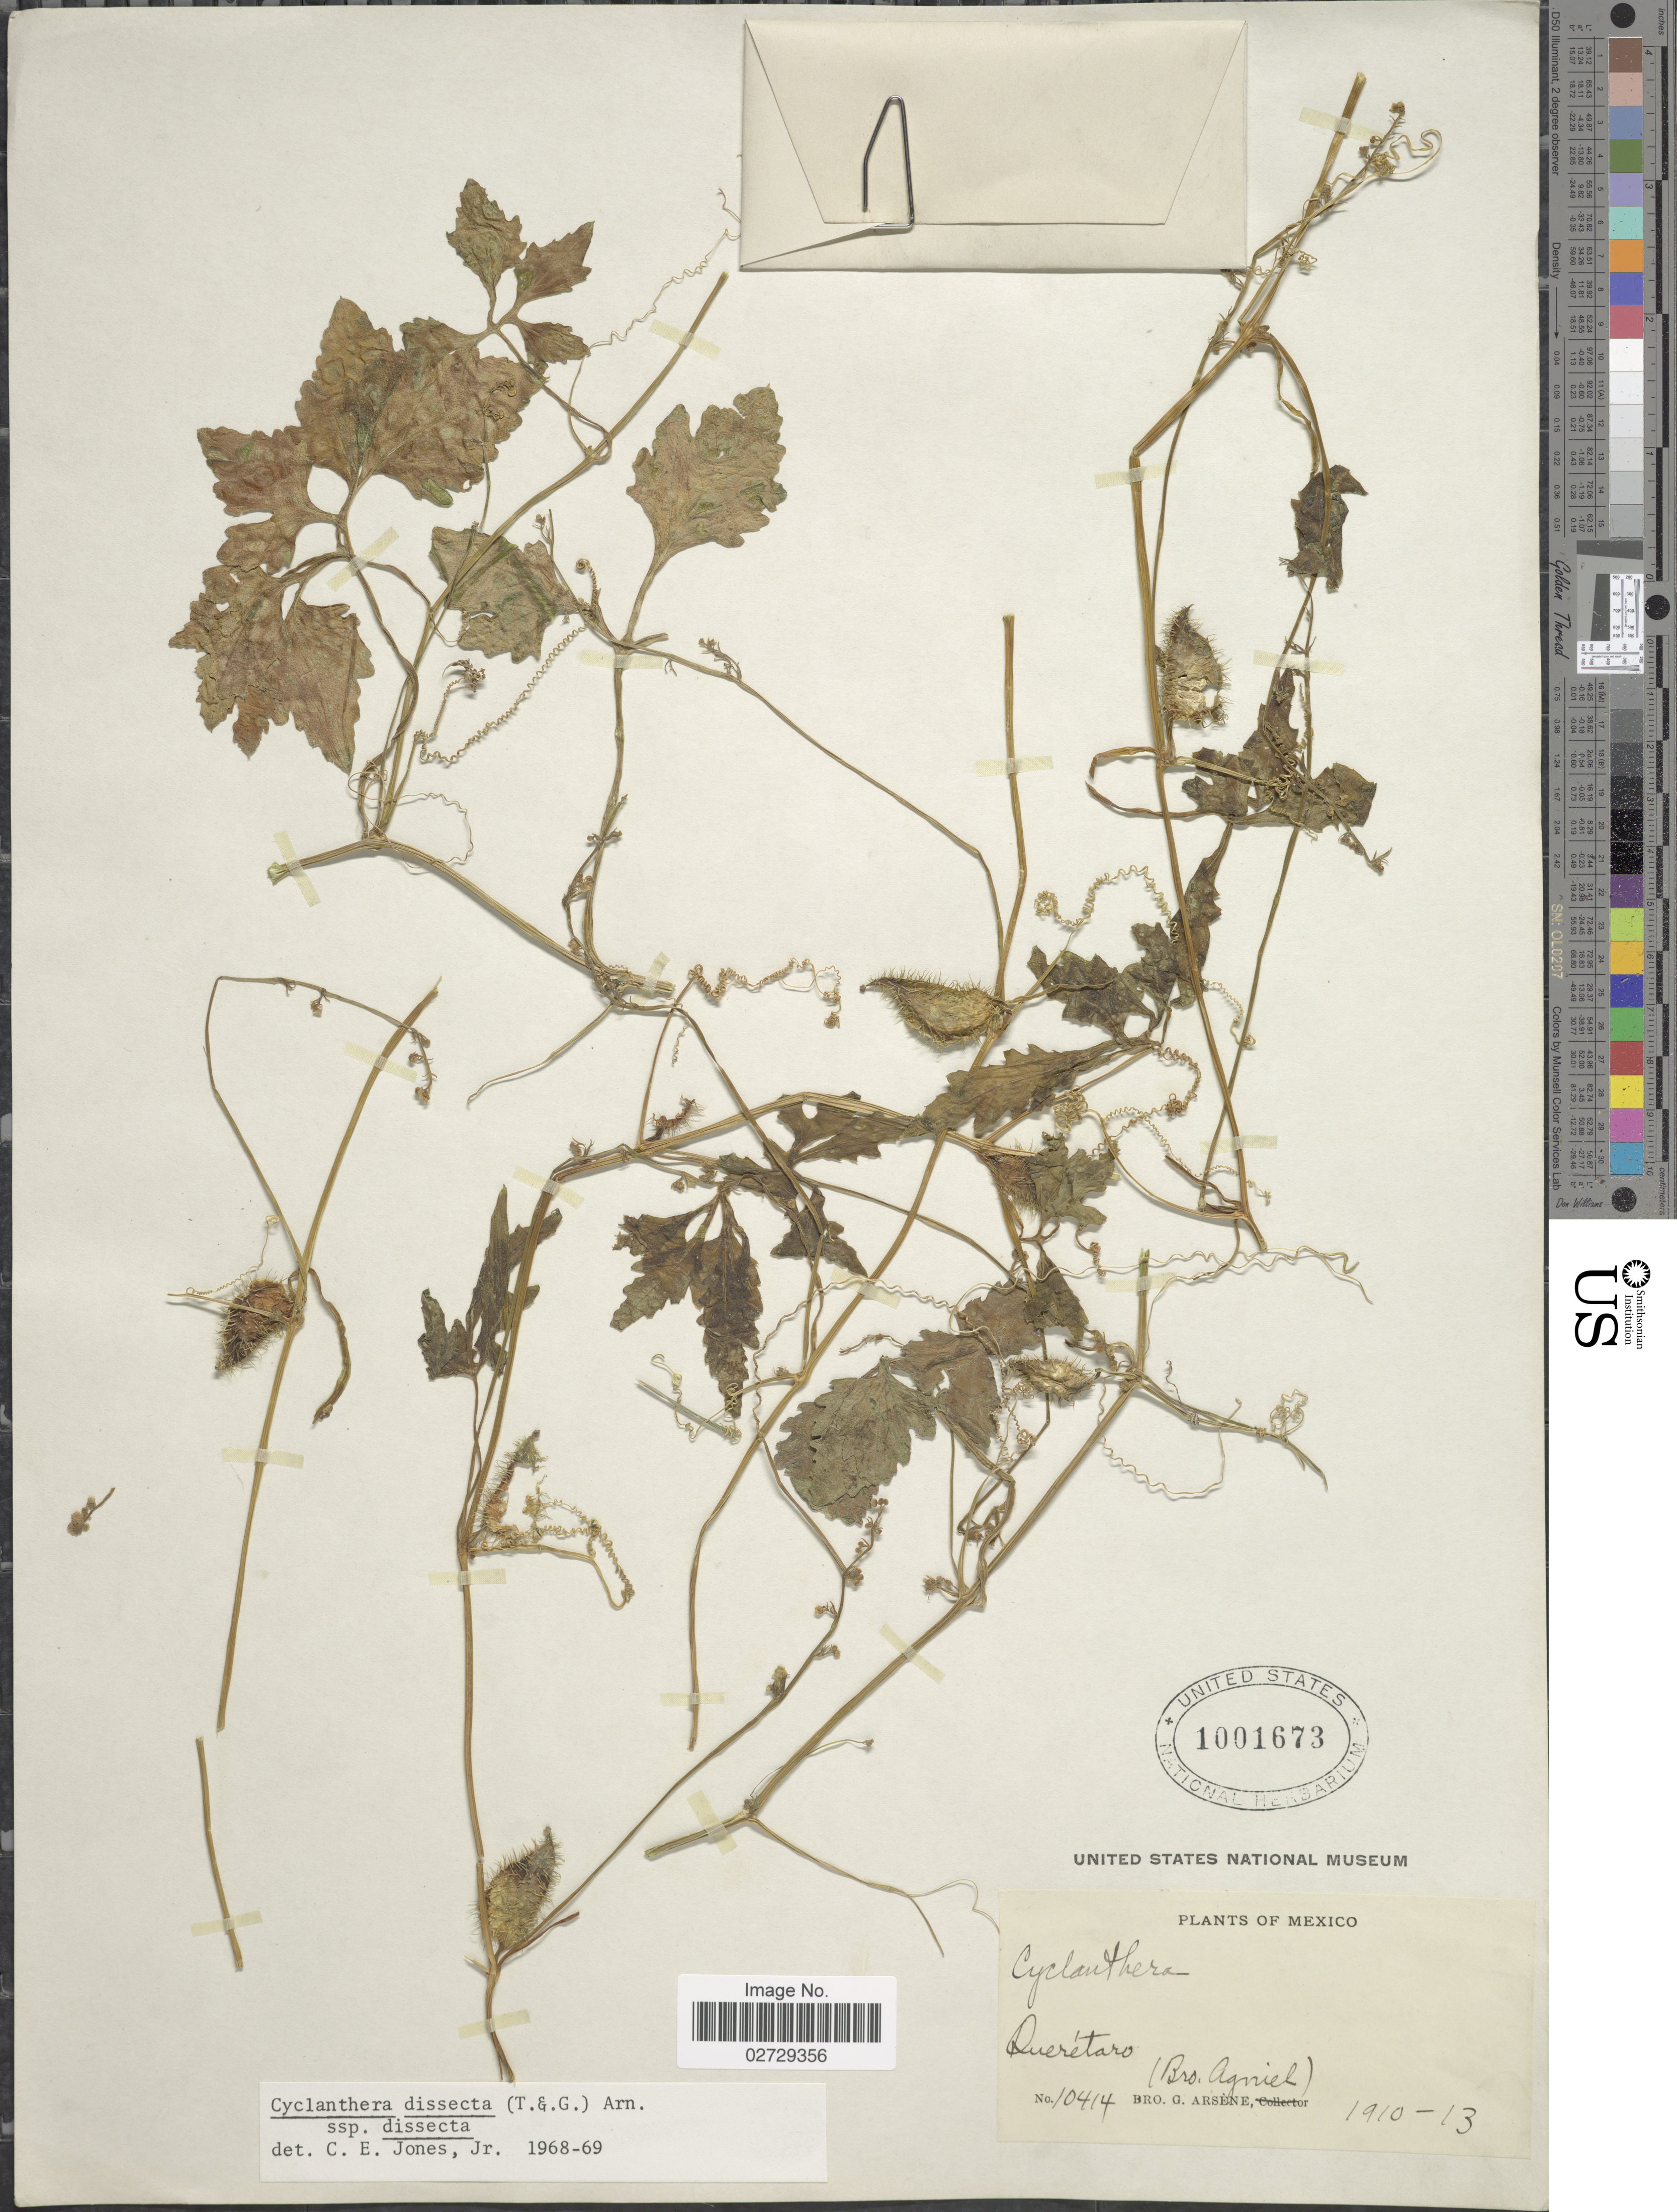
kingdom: Plantae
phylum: Tracheophyta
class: Magnoliopsida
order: Cucurbitales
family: Cucurbitaceae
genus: Cyclanthera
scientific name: Cyclanthera dissecta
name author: (Torr. & A. Gray) Arn.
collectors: Bro. Agniel & Bro. G. Arsène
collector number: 10414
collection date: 1910/1913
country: Mexico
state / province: Querétaro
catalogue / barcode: US 1001673